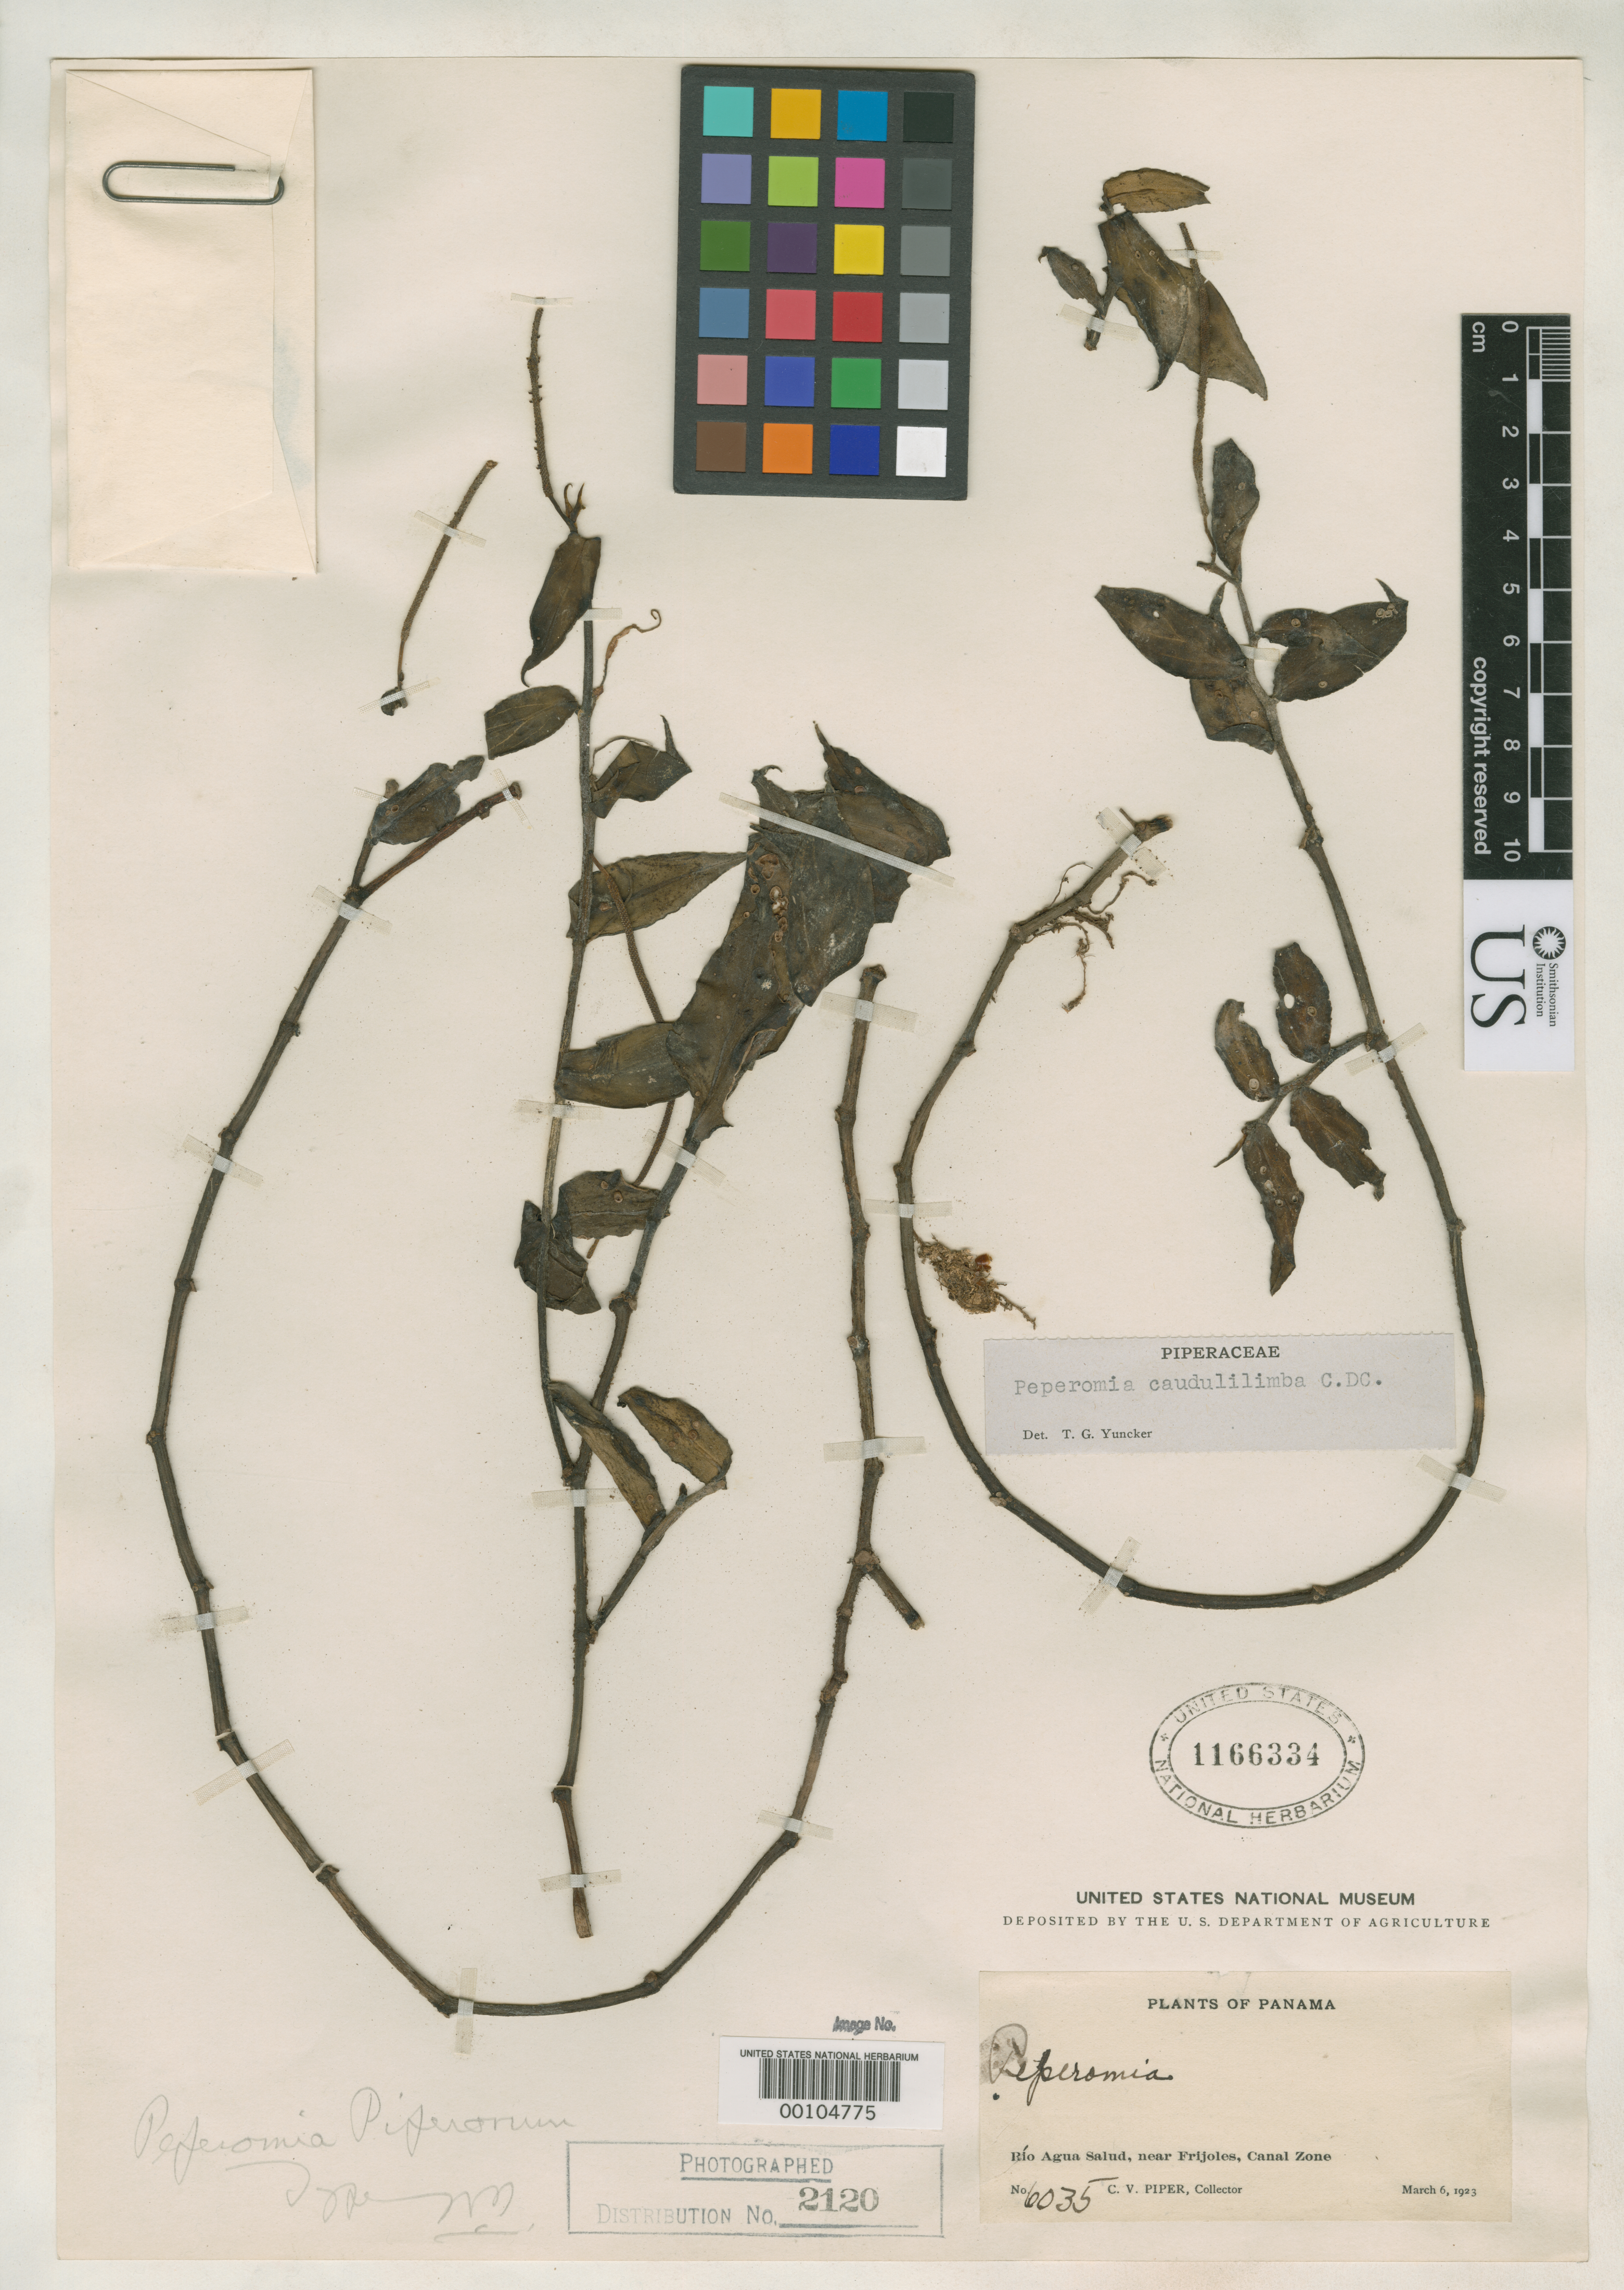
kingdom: Plantae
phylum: Tracheophyta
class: Magnoliopsida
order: Piperales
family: Piperaceae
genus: Peperomia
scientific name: Peperomia piperorum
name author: Trel.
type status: Holotype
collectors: C. V. Piper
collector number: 6035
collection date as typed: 06 Mar 1923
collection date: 1923-03-06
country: Panama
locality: Rio Agua Salud, near Frijoles.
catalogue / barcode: US 1166334